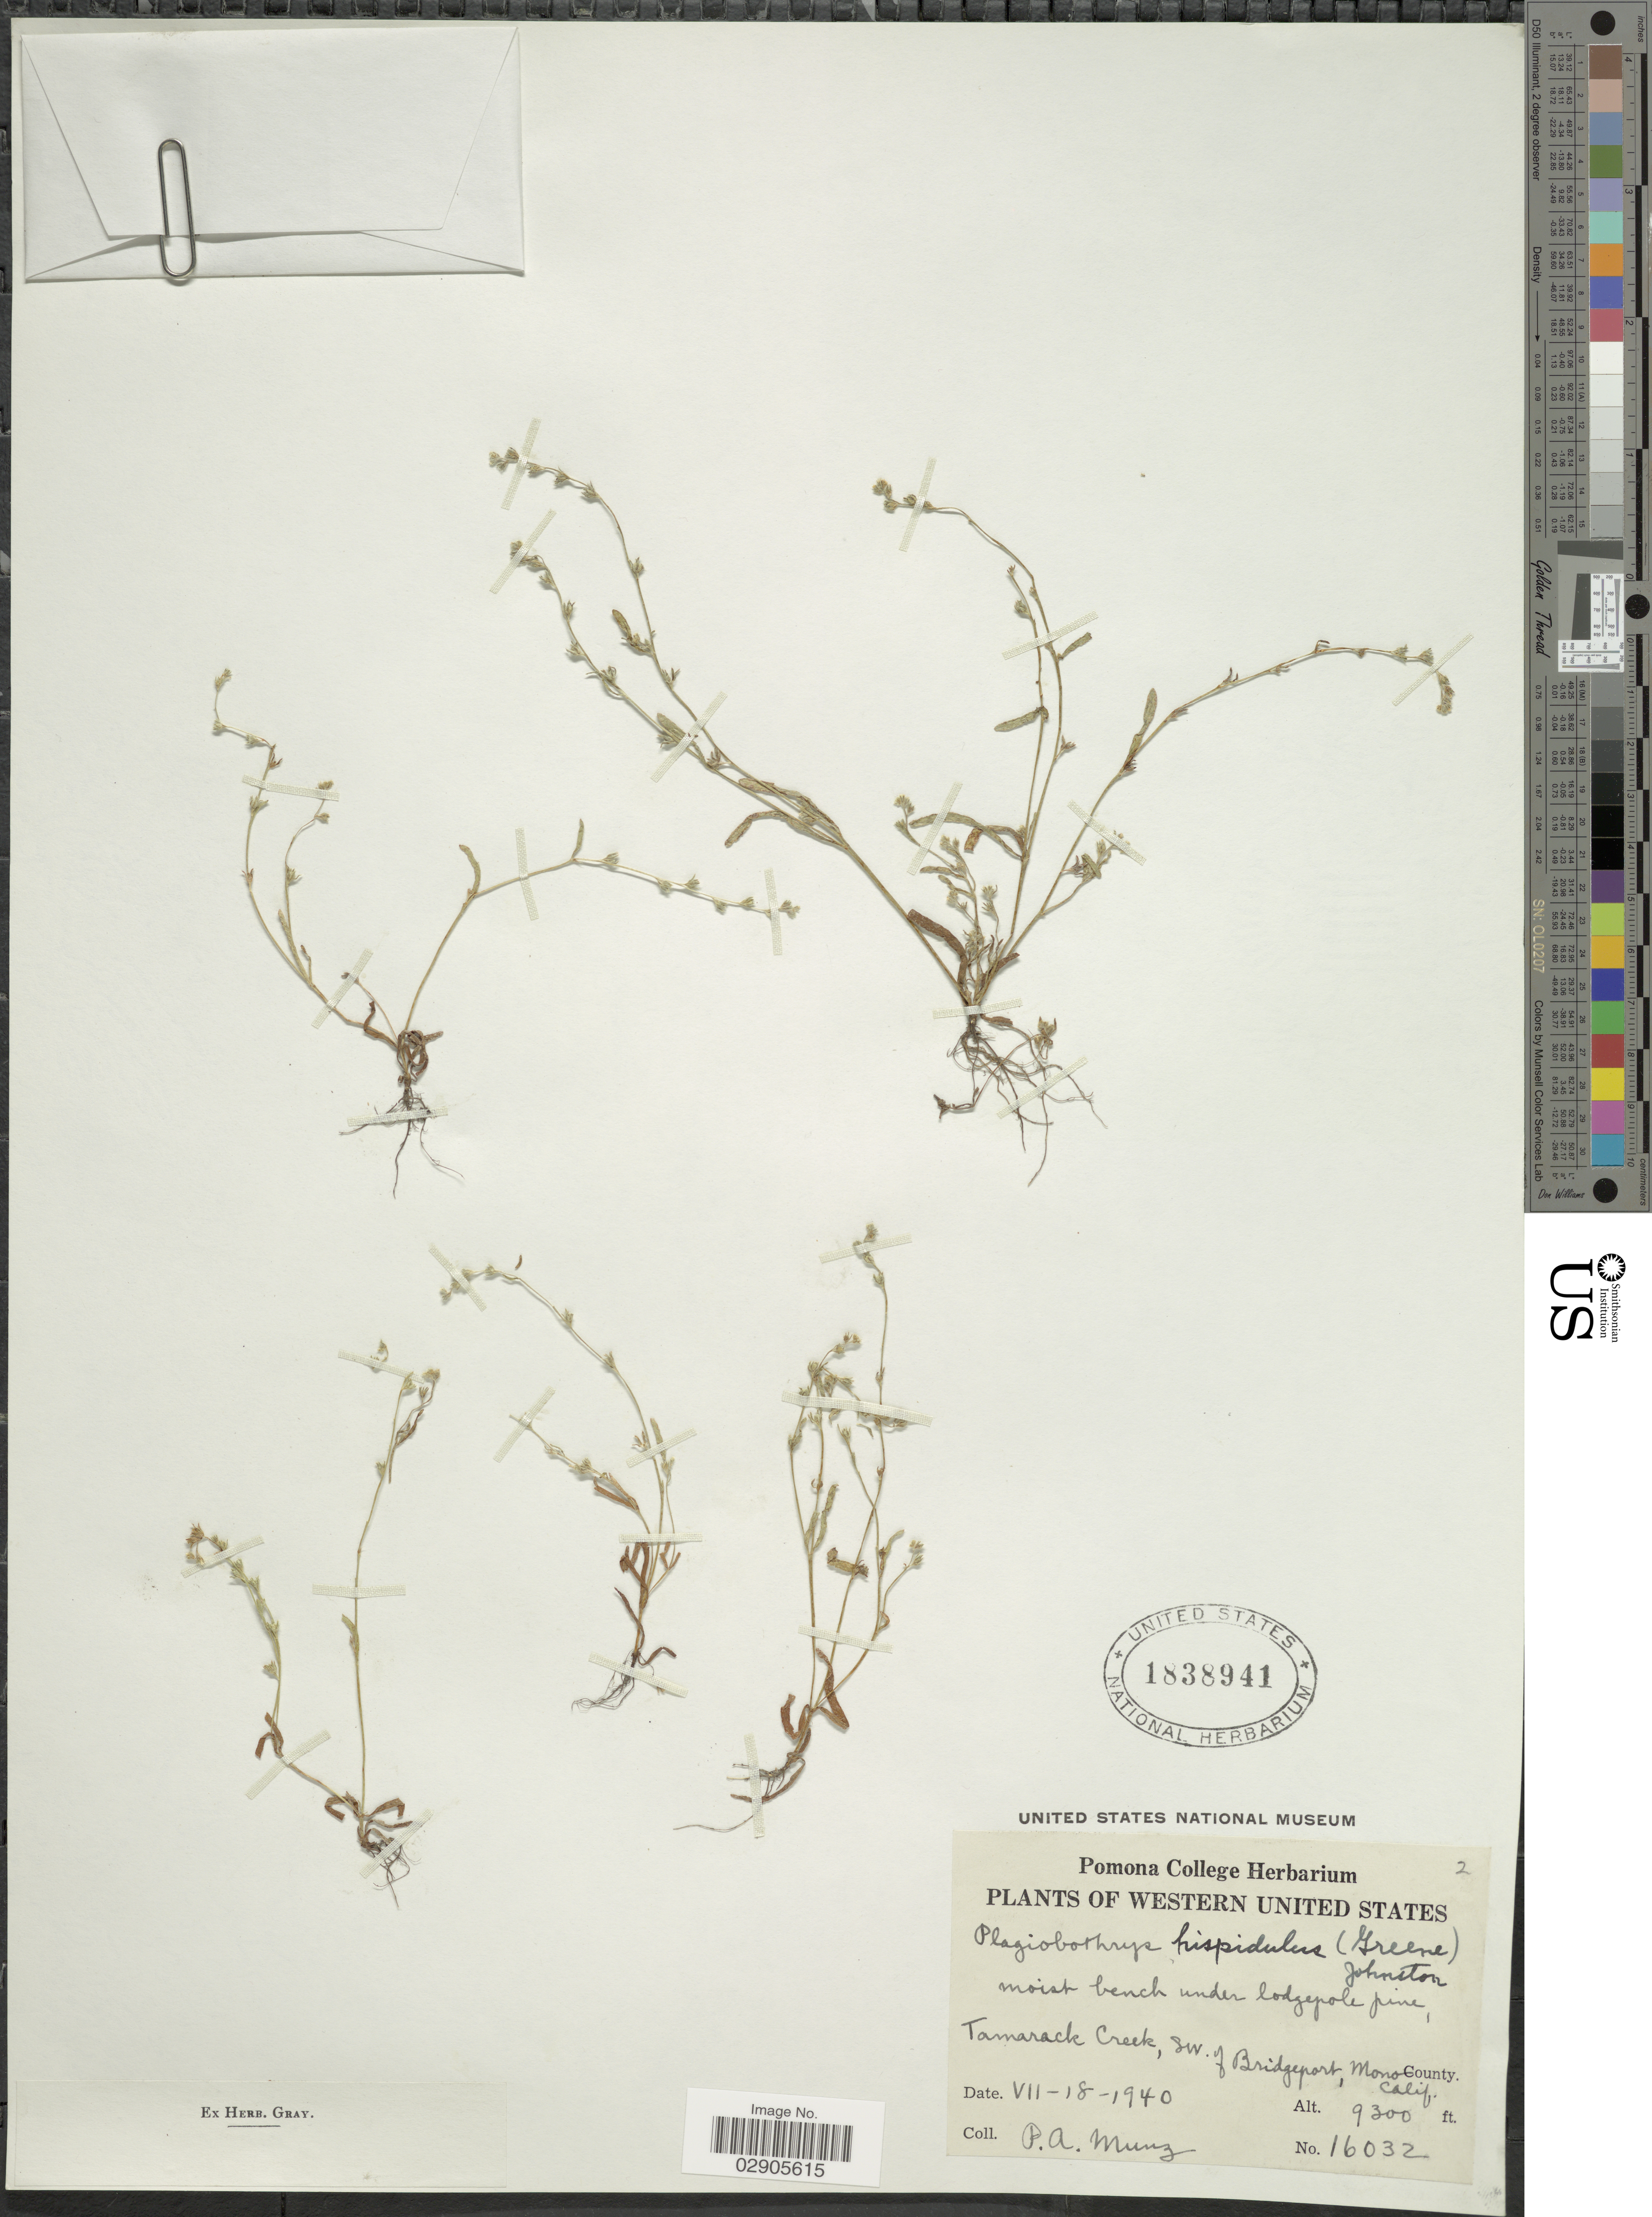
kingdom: Plantae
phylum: Tracheophyta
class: Magnoliopsida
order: Boraginales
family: Boraginaceae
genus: Plagiobothrys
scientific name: Plagiobothrys hispidulus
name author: (Greene) I.M. Johnst.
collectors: P. A. Munz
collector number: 16032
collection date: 1940-07-18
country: United States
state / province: California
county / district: Mono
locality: Western United States. Tamarack Creek, SW. of Bridgeport, Mono County.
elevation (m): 2835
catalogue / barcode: US 1838941